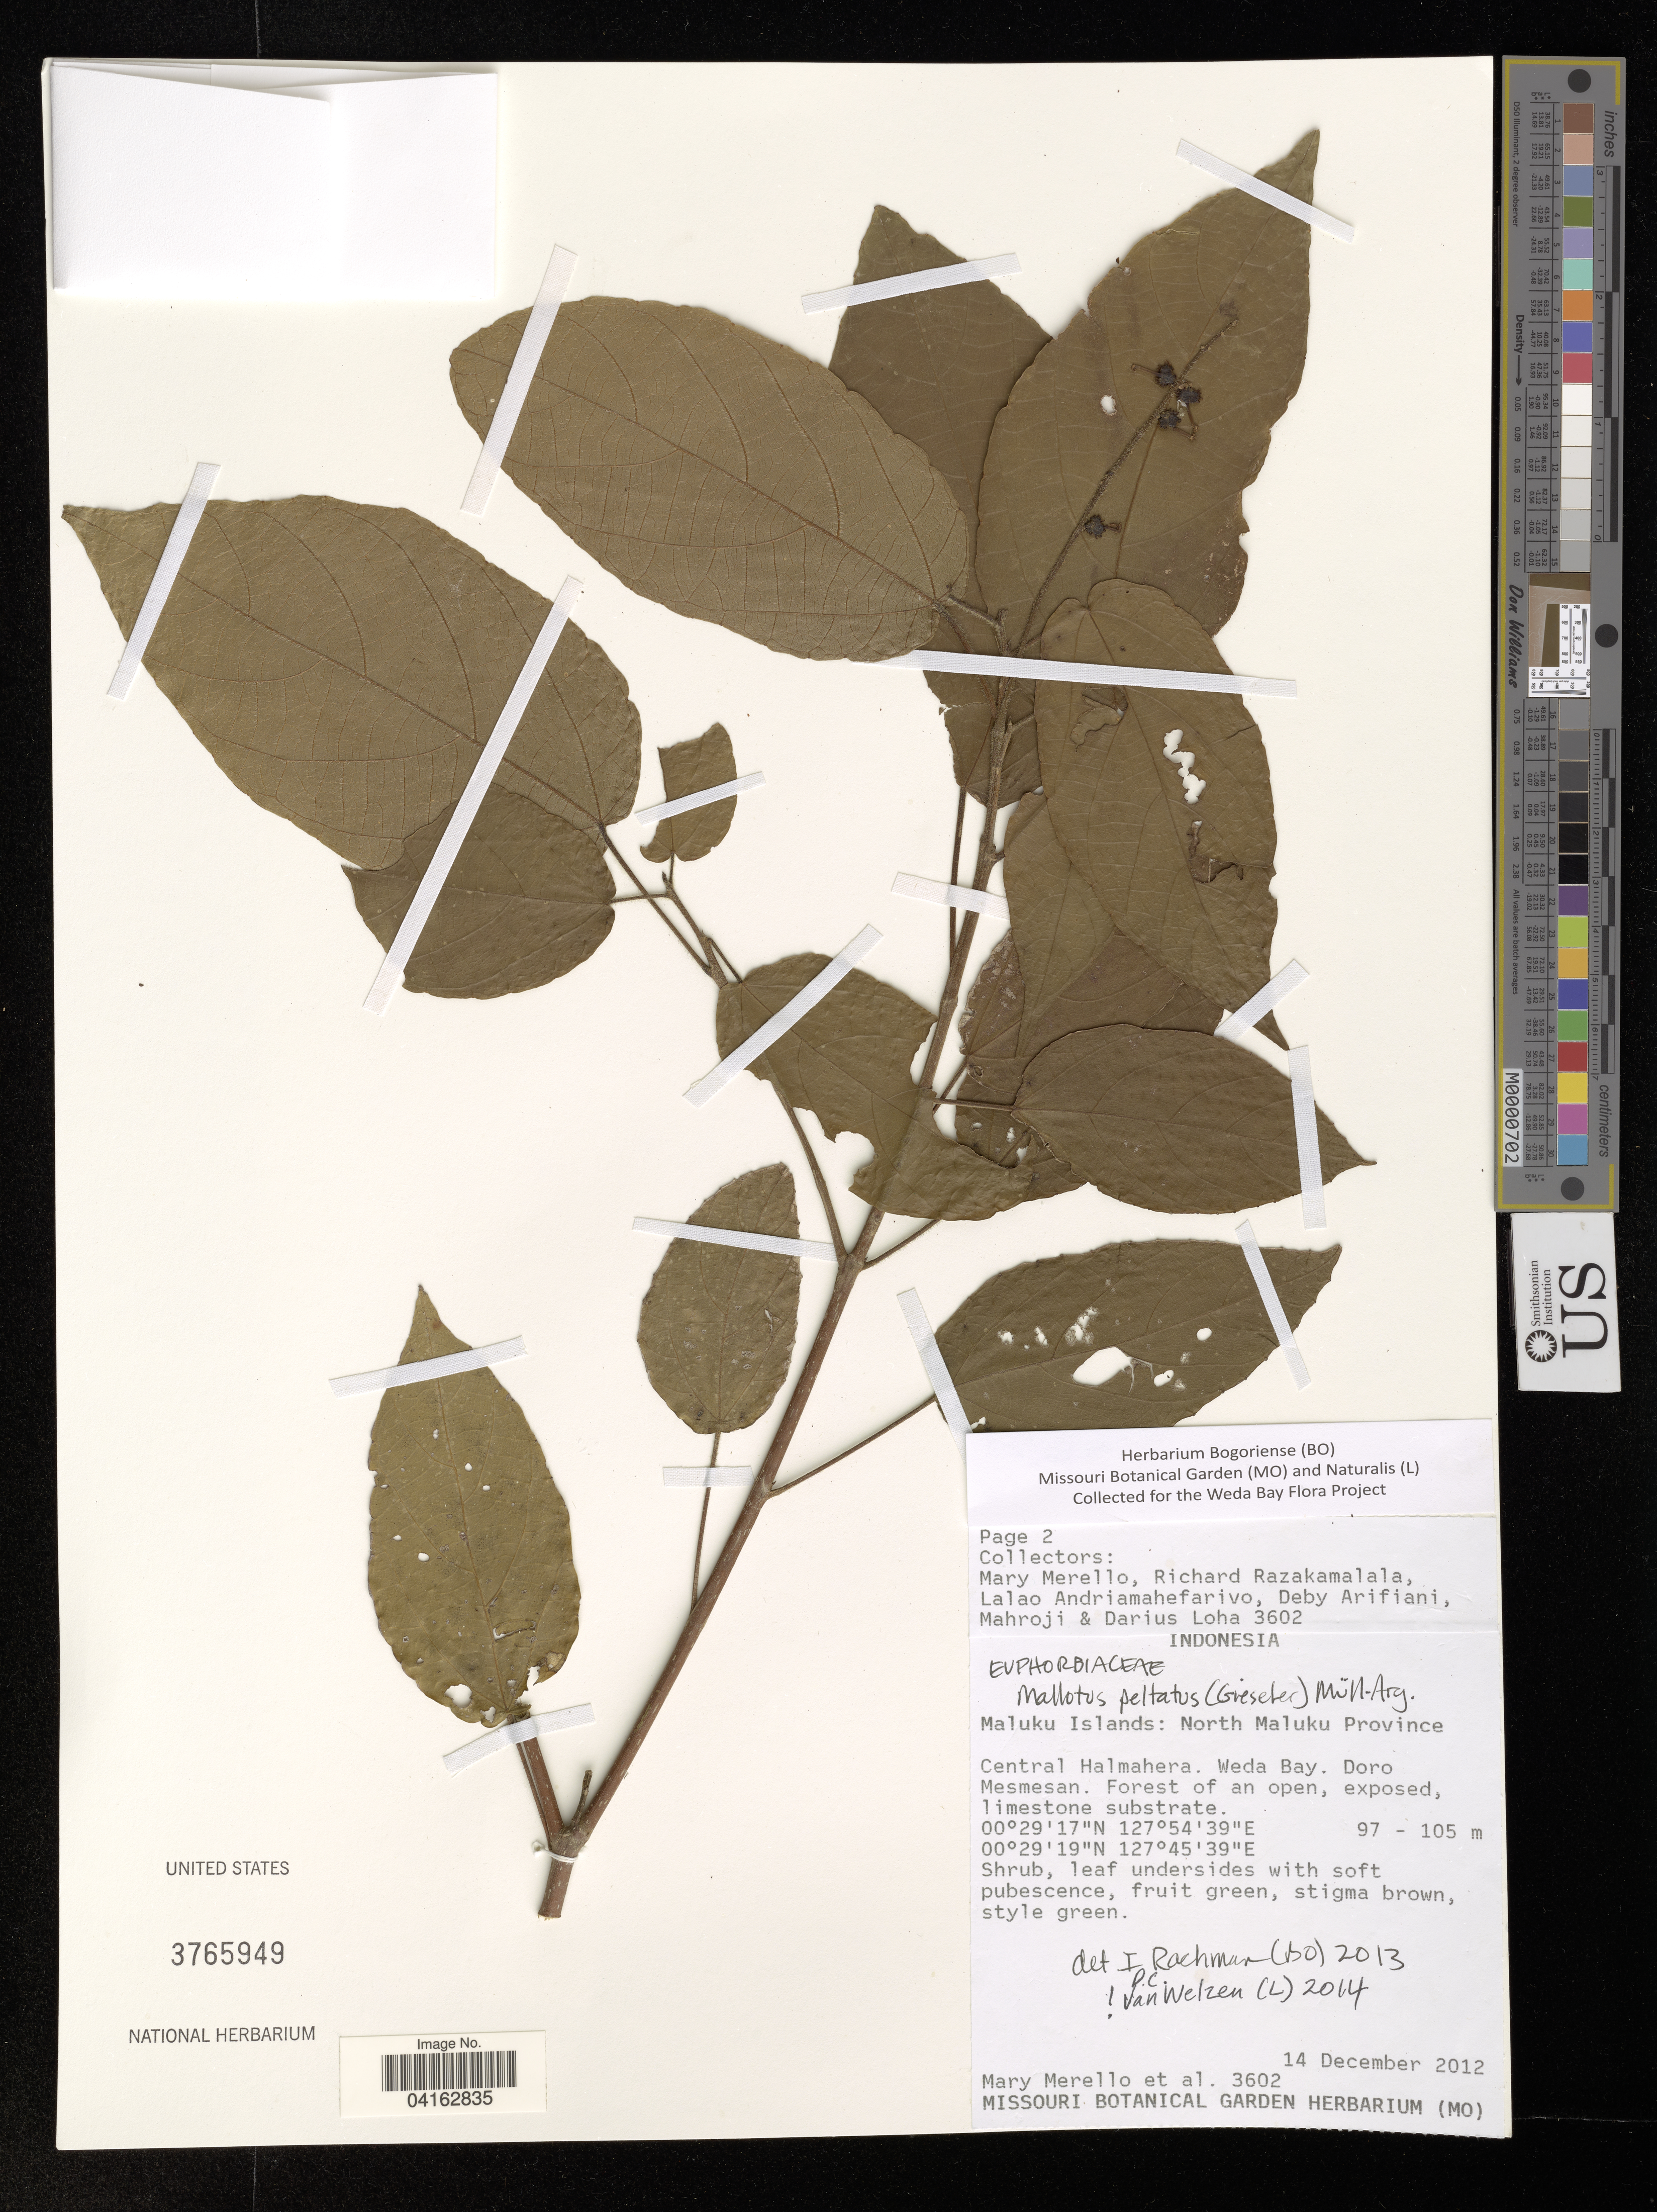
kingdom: Plantae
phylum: Tracheophyta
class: Magnoliopsida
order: Malpighiales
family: Euphorbiaceae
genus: Mallotus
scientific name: Mallotus peltatus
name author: (Geiseler) Müll. Arg.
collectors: M. Merello, R. Razakamalala, L. Andriamahefarivo, D. Arifiani & et al.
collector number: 3602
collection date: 2012-12-14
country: Indonesia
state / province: Maluku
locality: Maluku Islands: North Maluku Province. Central Halmahera. Weda Bay. Doro Mesman.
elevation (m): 97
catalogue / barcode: US 3765949